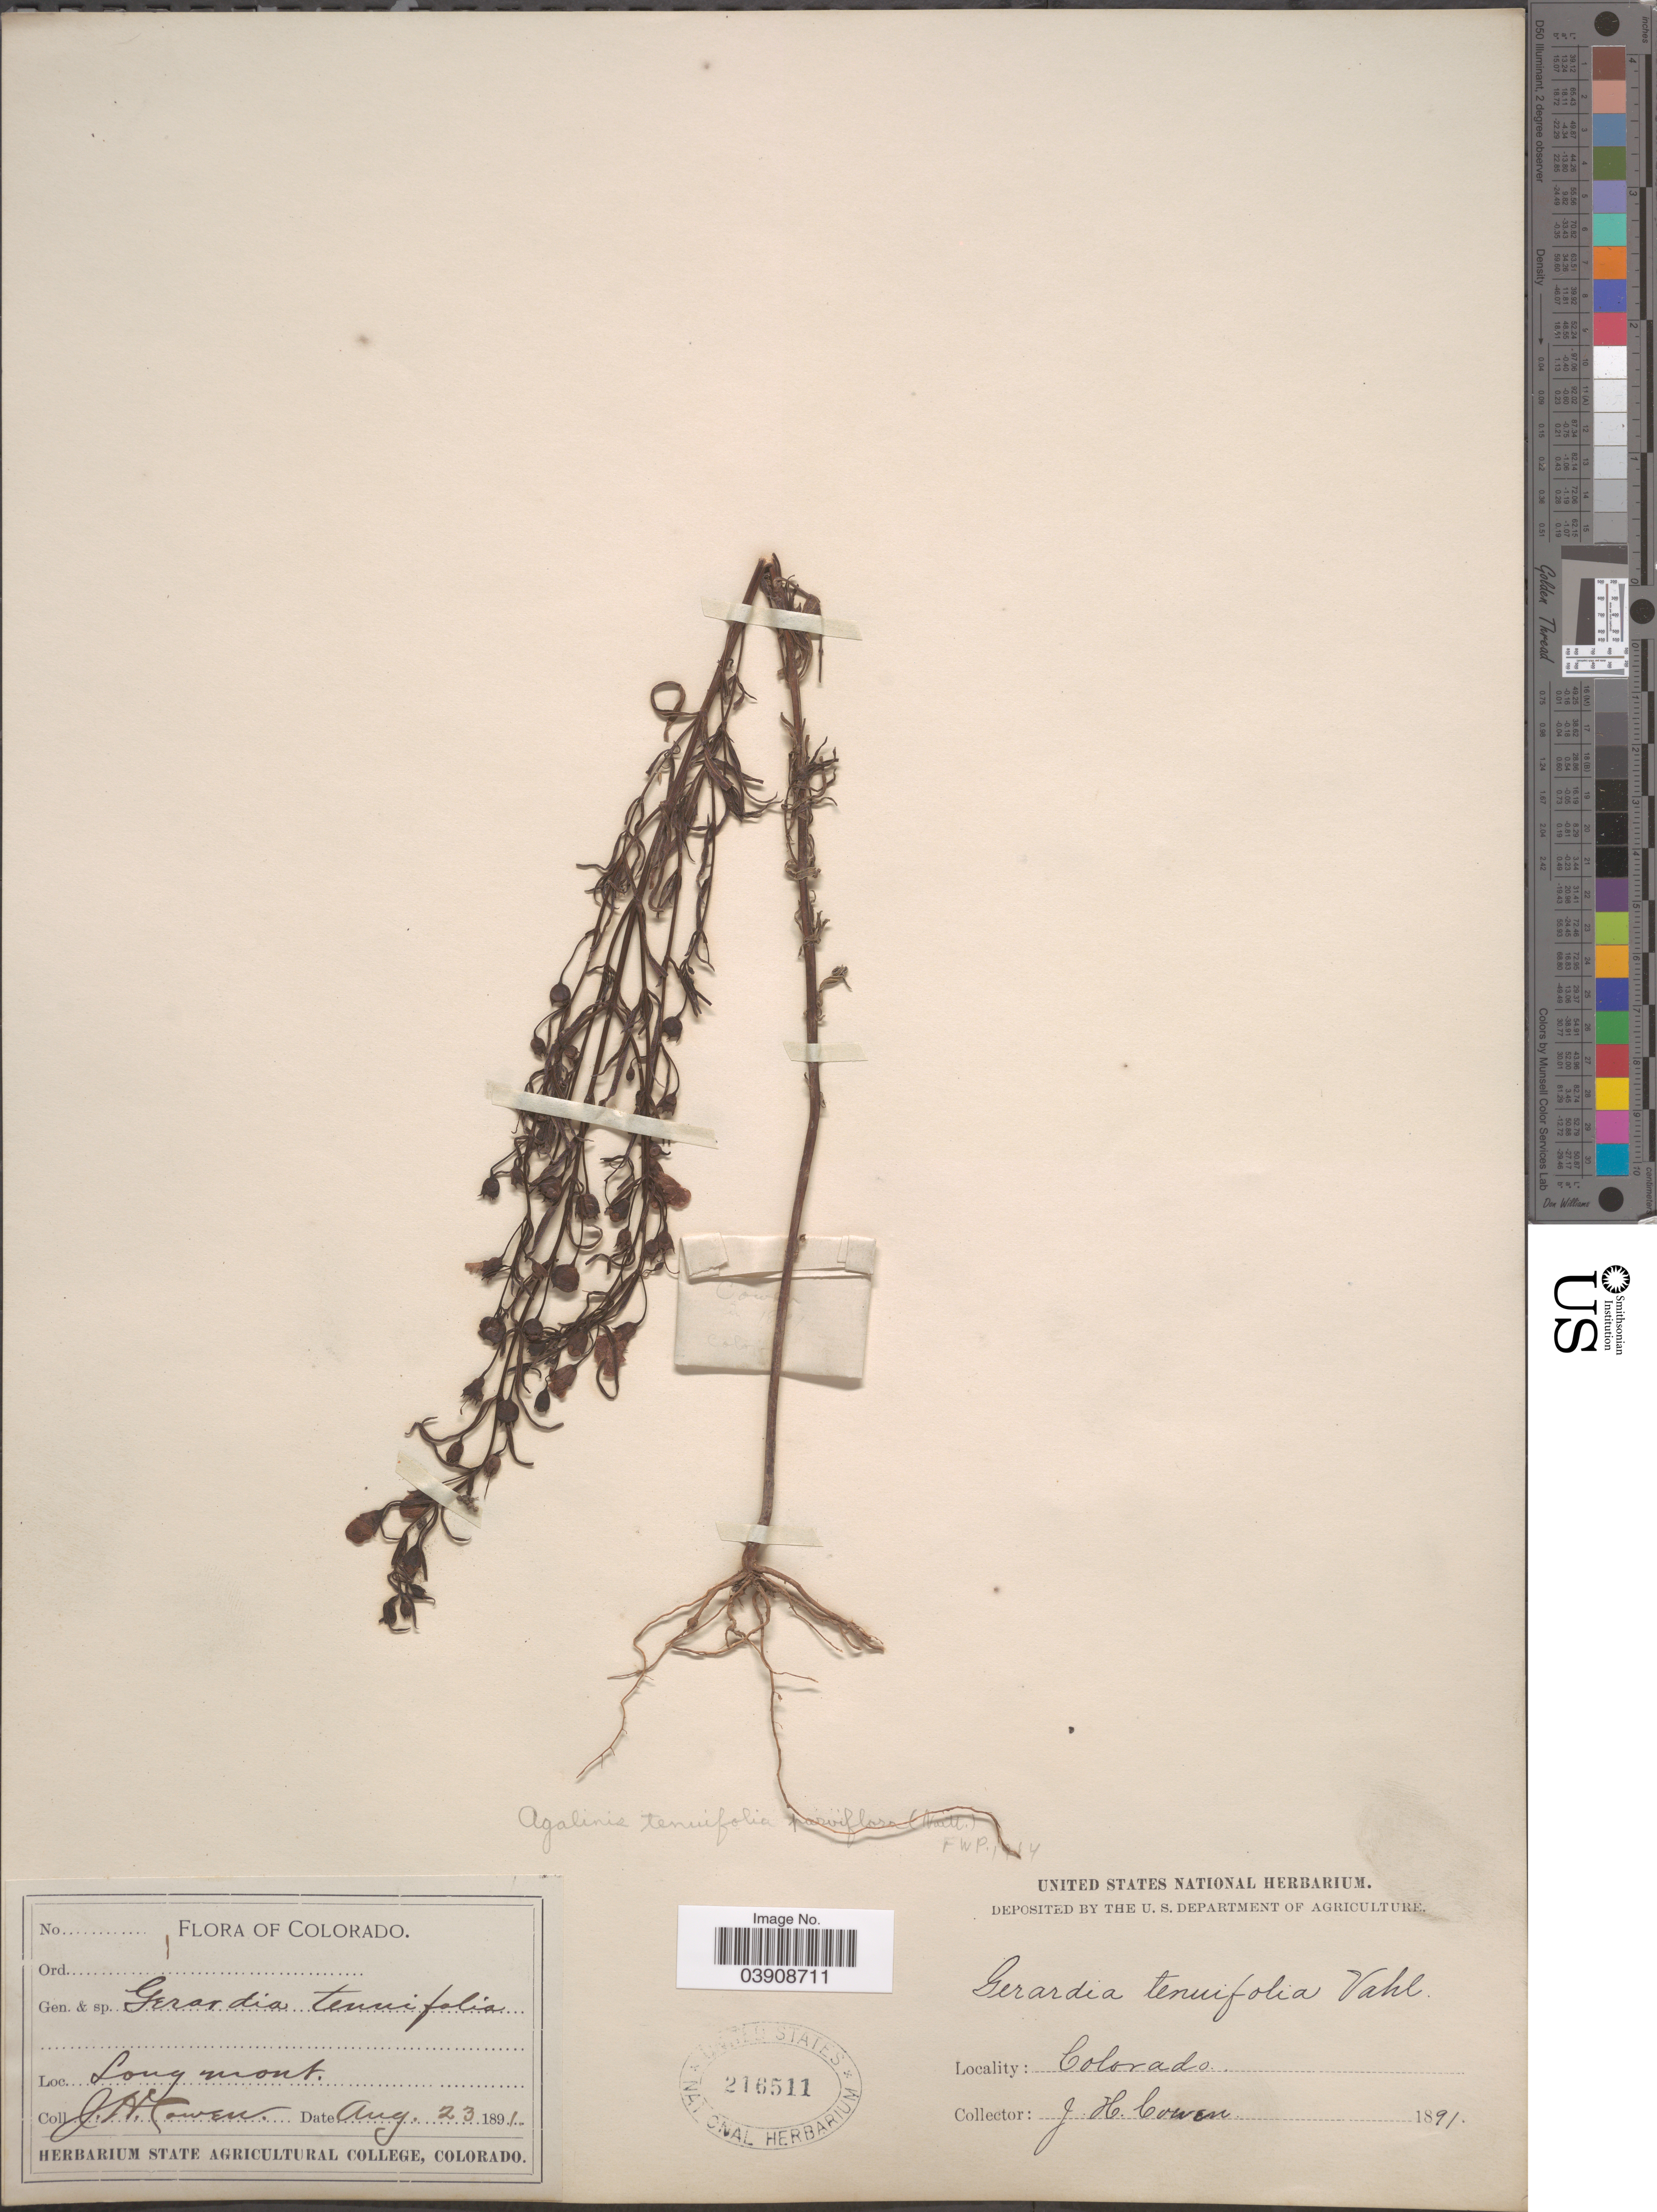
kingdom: Plantae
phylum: Tracheophyta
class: Magnoliopsida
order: Lamiales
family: Orobanchaceae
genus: Agalinis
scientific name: Agalinis tenuifolia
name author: (Vahl) Raf.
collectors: J. H. Cowen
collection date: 1891-08-23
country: United States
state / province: Colorado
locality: Long mont.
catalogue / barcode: US 216511